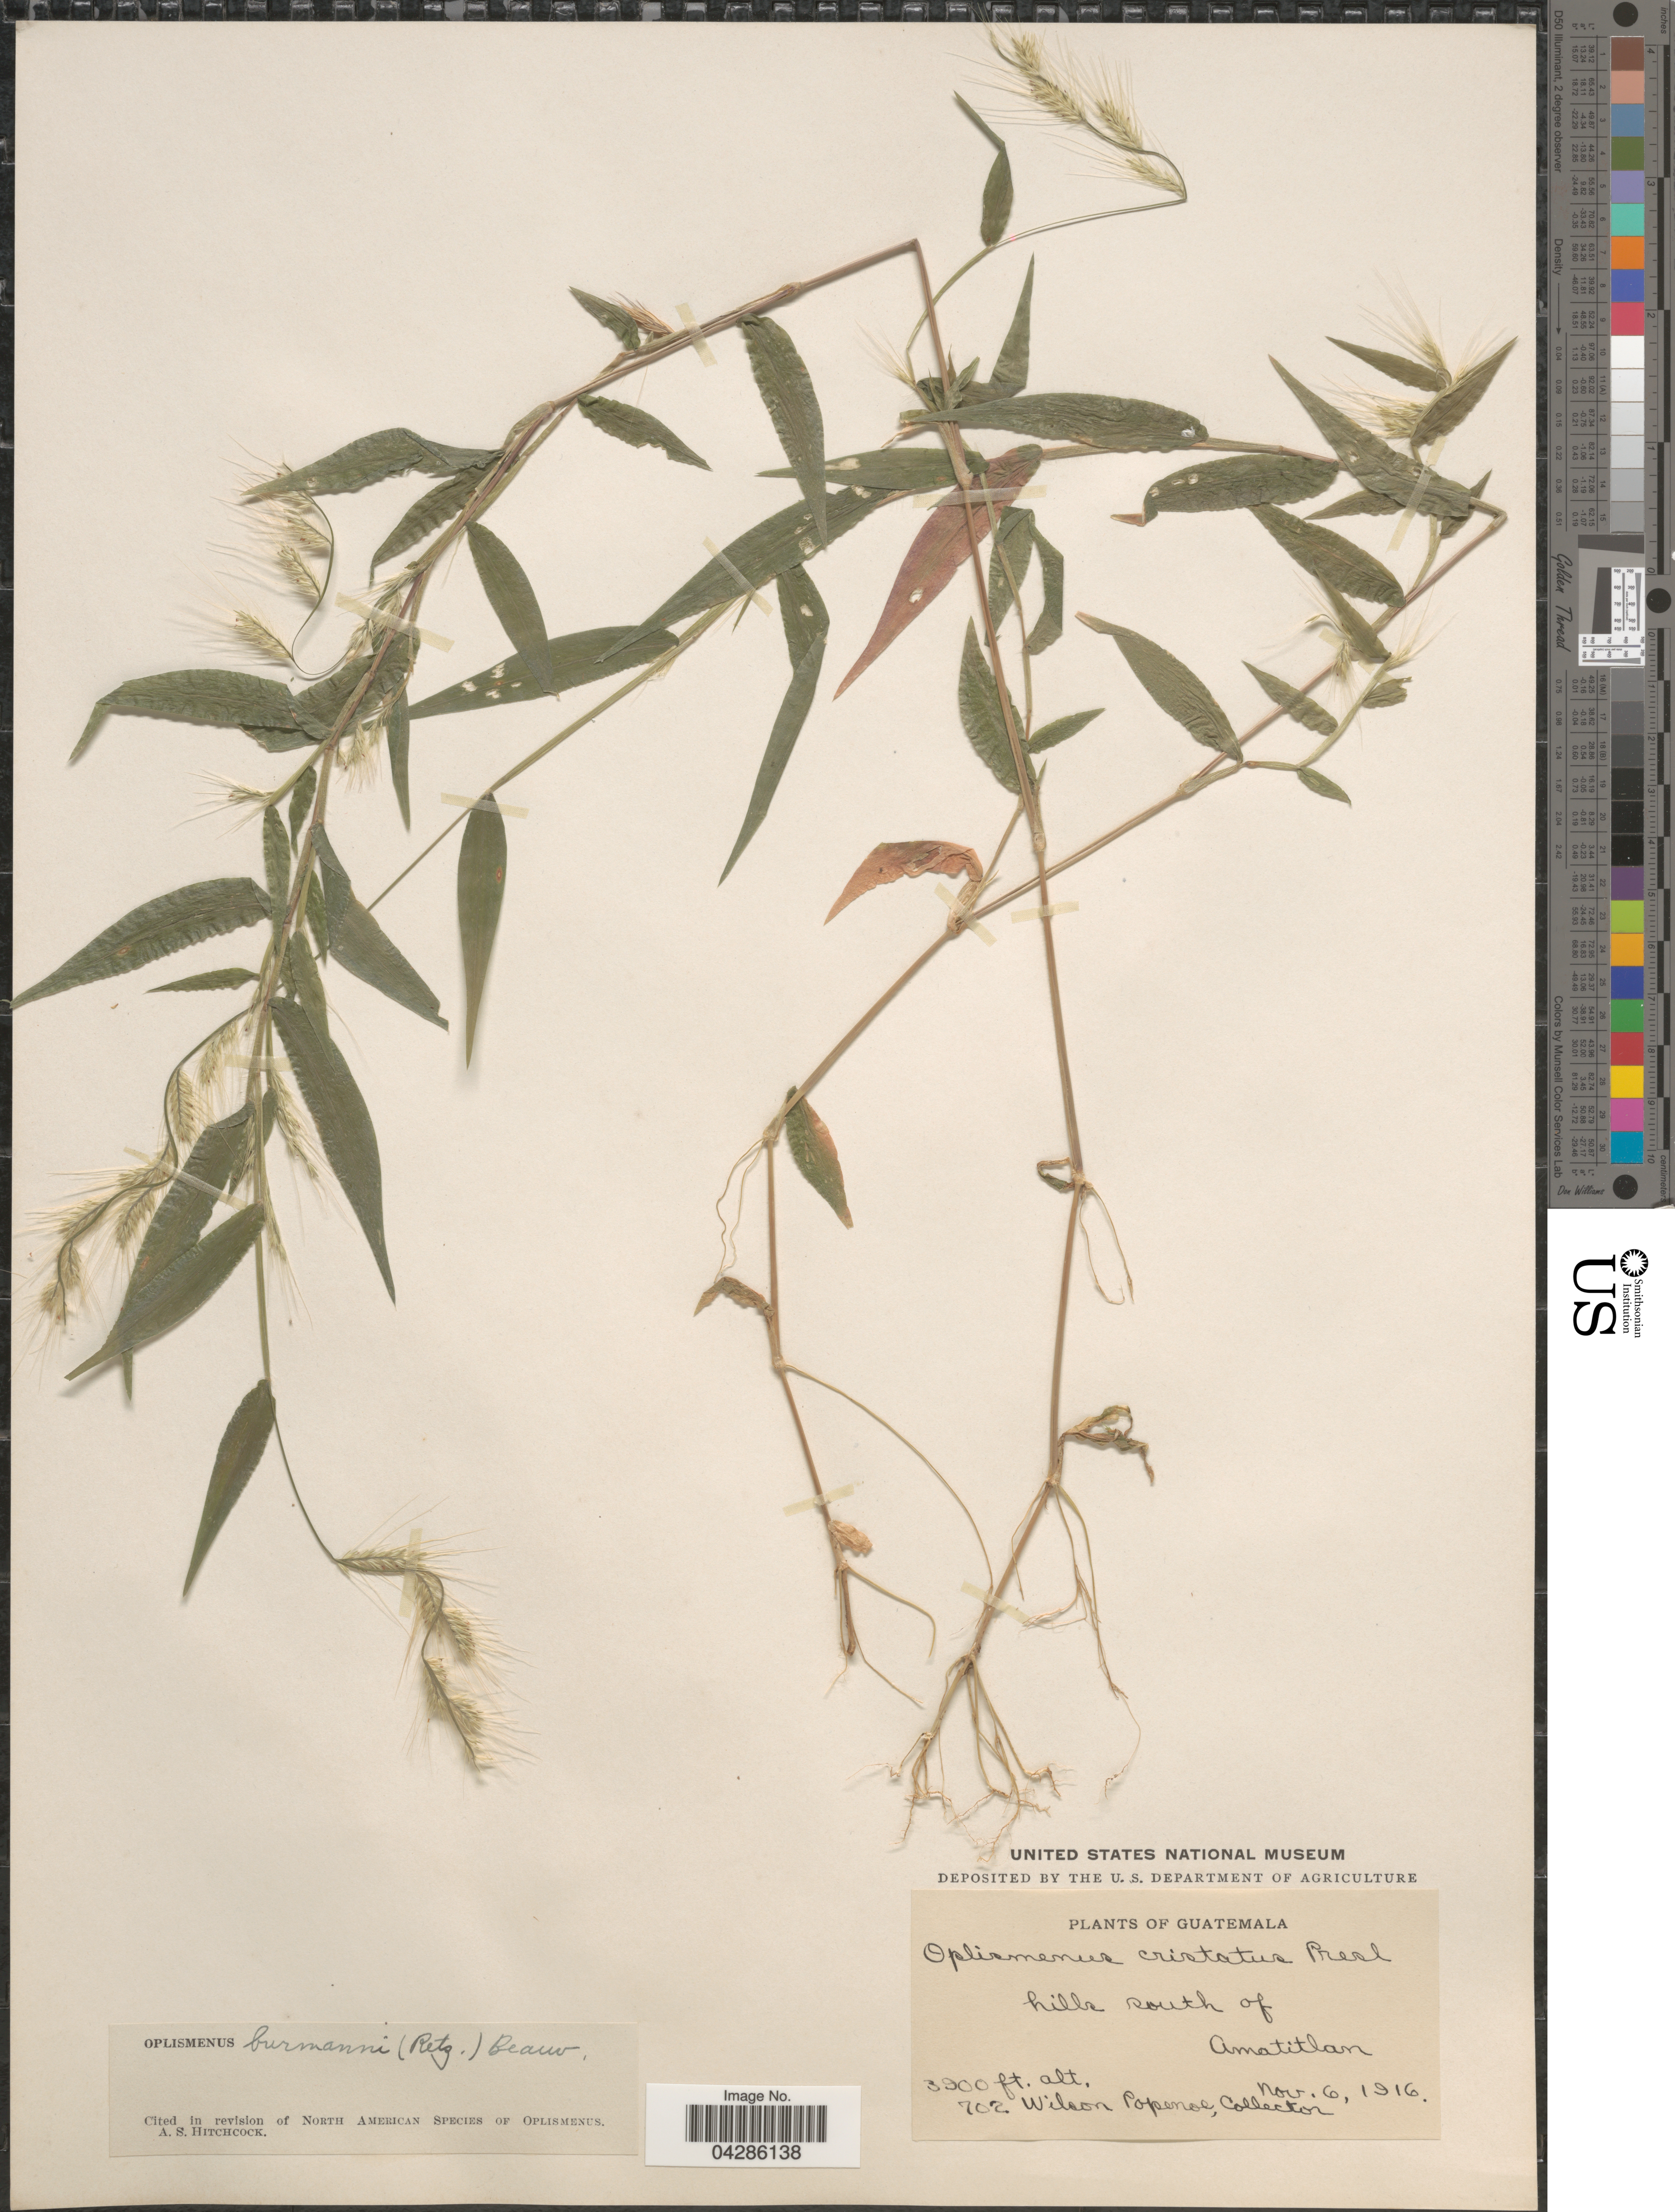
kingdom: Plantae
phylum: Tracheophyta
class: Liliopsida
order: Poales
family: Poaceae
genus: Oplismenus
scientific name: Oplismenus burmannii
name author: (Retz.) P. Beauv.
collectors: F. Popenoe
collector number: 702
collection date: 1916-11-06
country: Guatemala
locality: Hills south of Amatitlan.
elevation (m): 1189